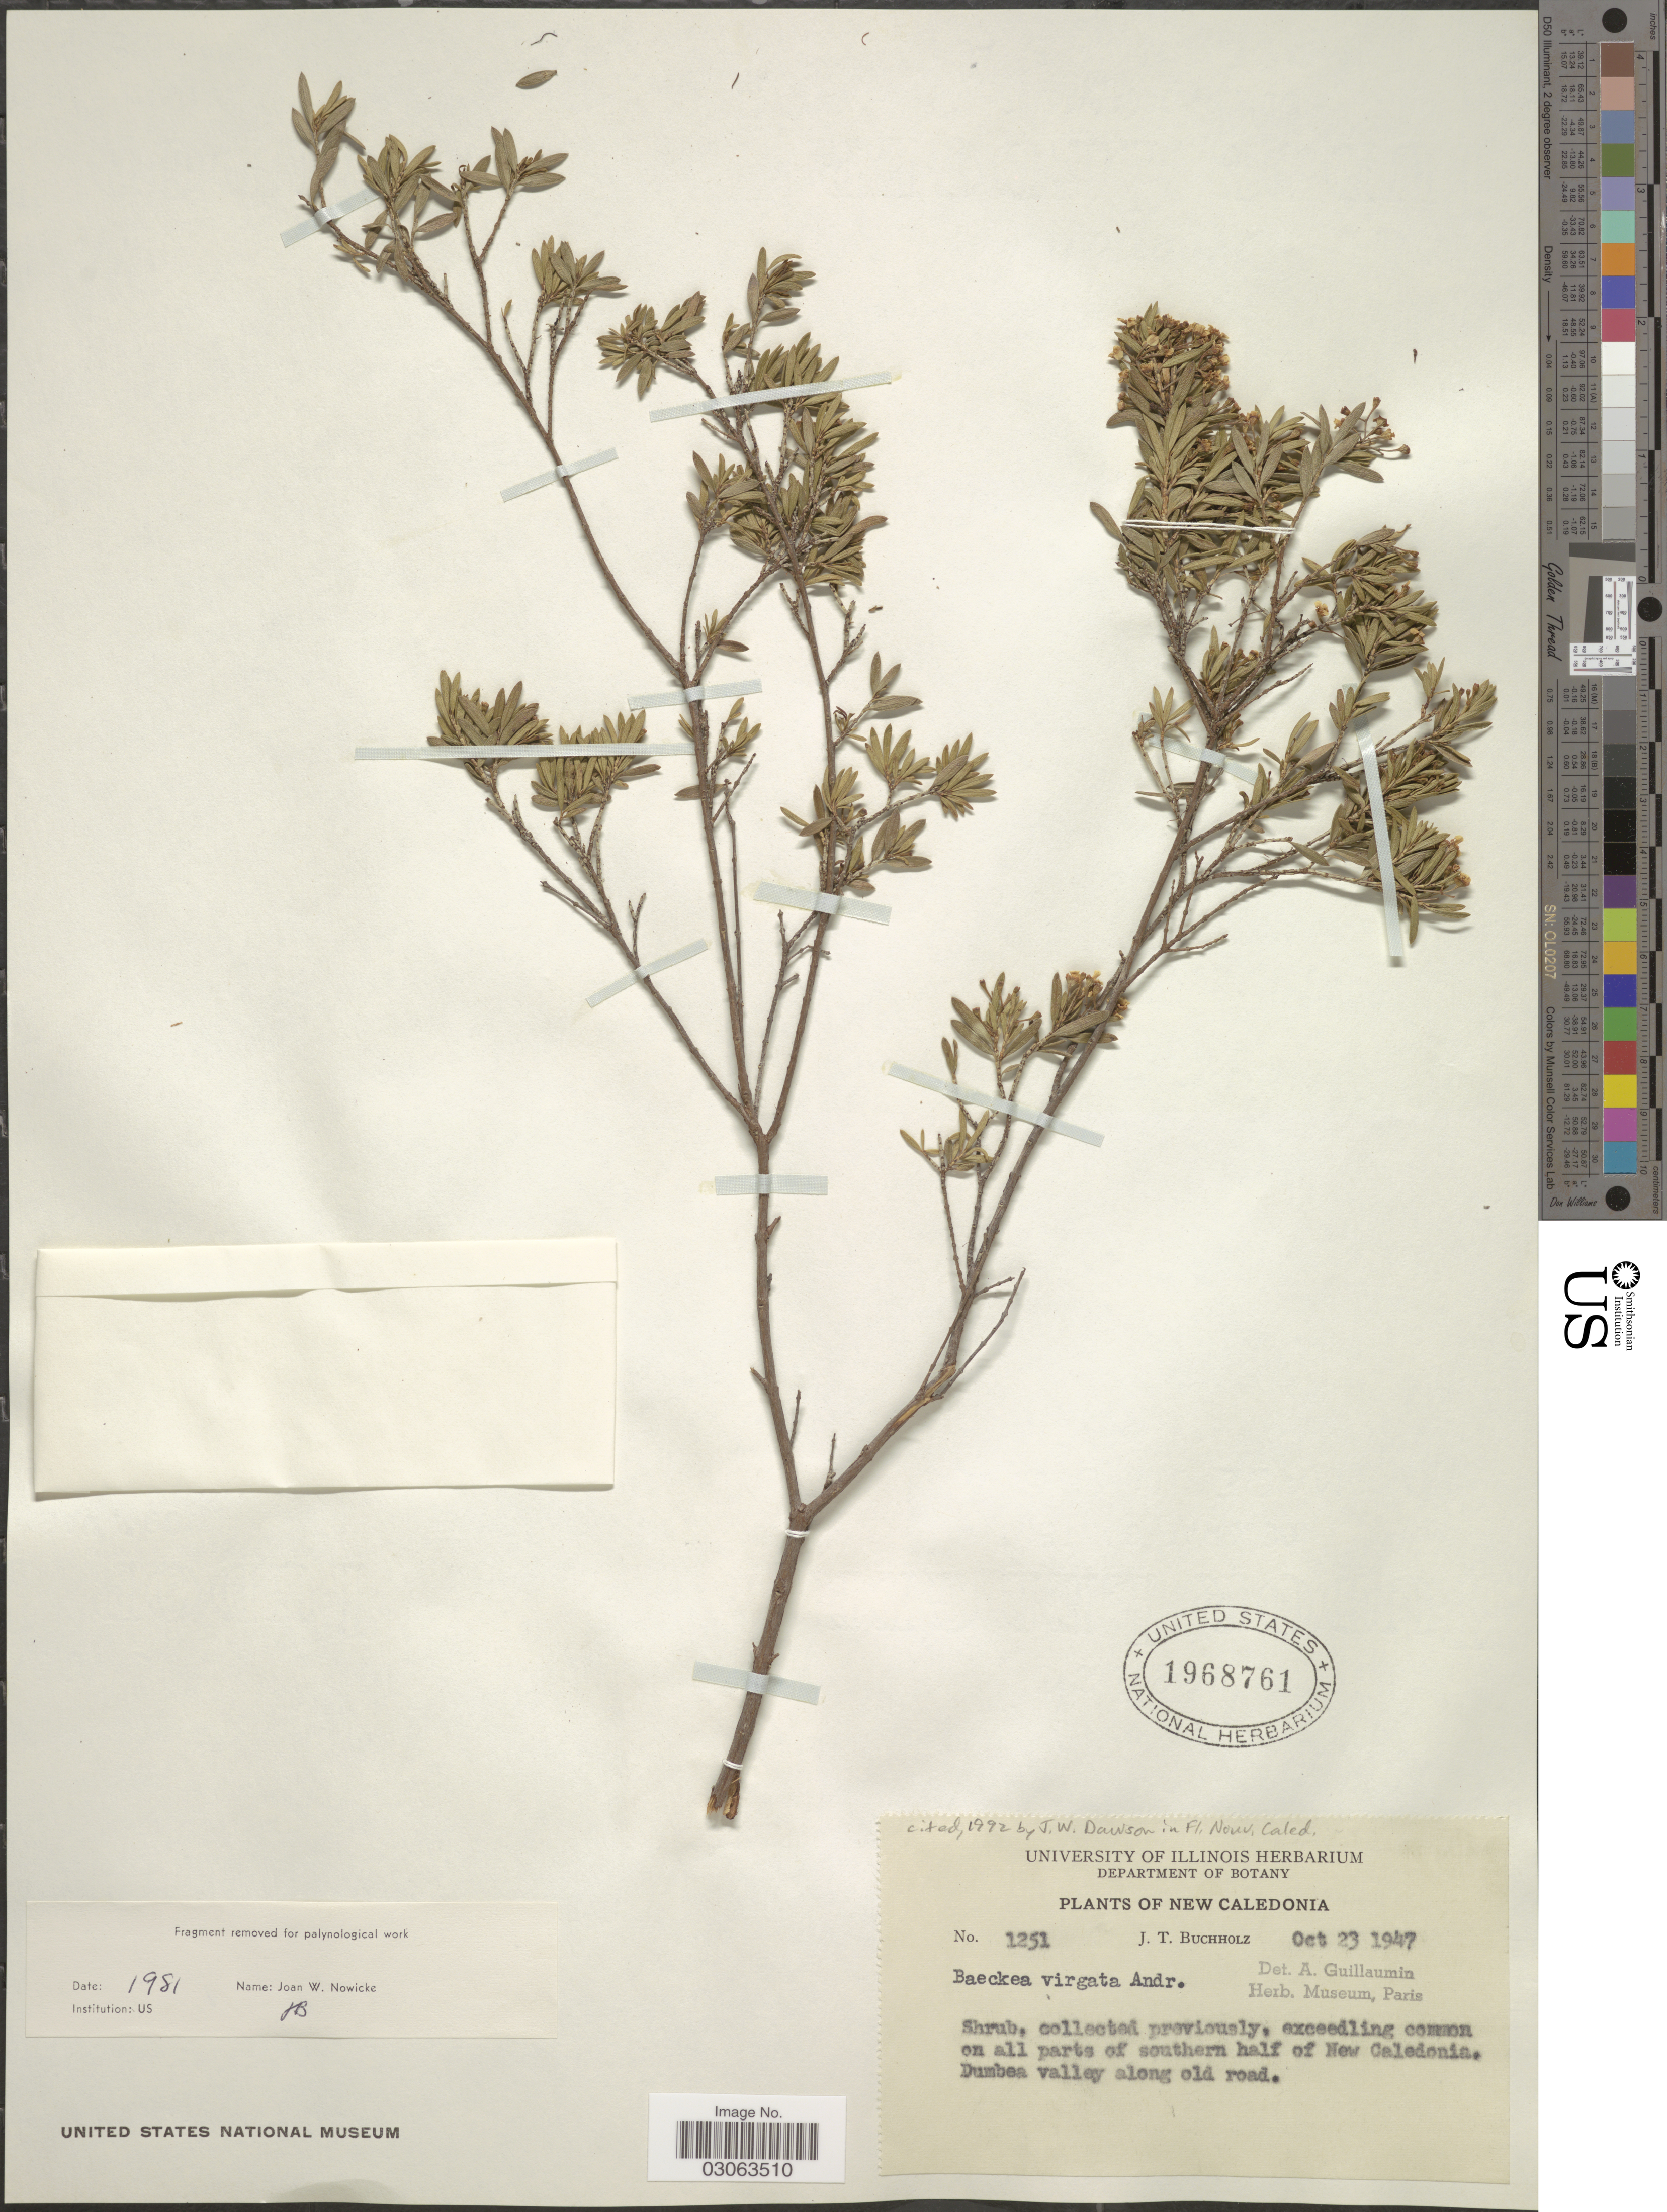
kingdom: Plantae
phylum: Tracheophyta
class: Magnoliopsida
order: Myrtales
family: Myrtaceae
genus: Sannantha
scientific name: Sannantha virgata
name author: (J.R. Forst. & G. Forst.) P.G. Wilson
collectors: J. T. Buchholz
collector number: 1251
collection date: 1947-10-23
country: New Caledonia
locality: On all parts of southern half of New Caledonia. Dumbea valley along old road.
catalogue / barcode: US 1968761